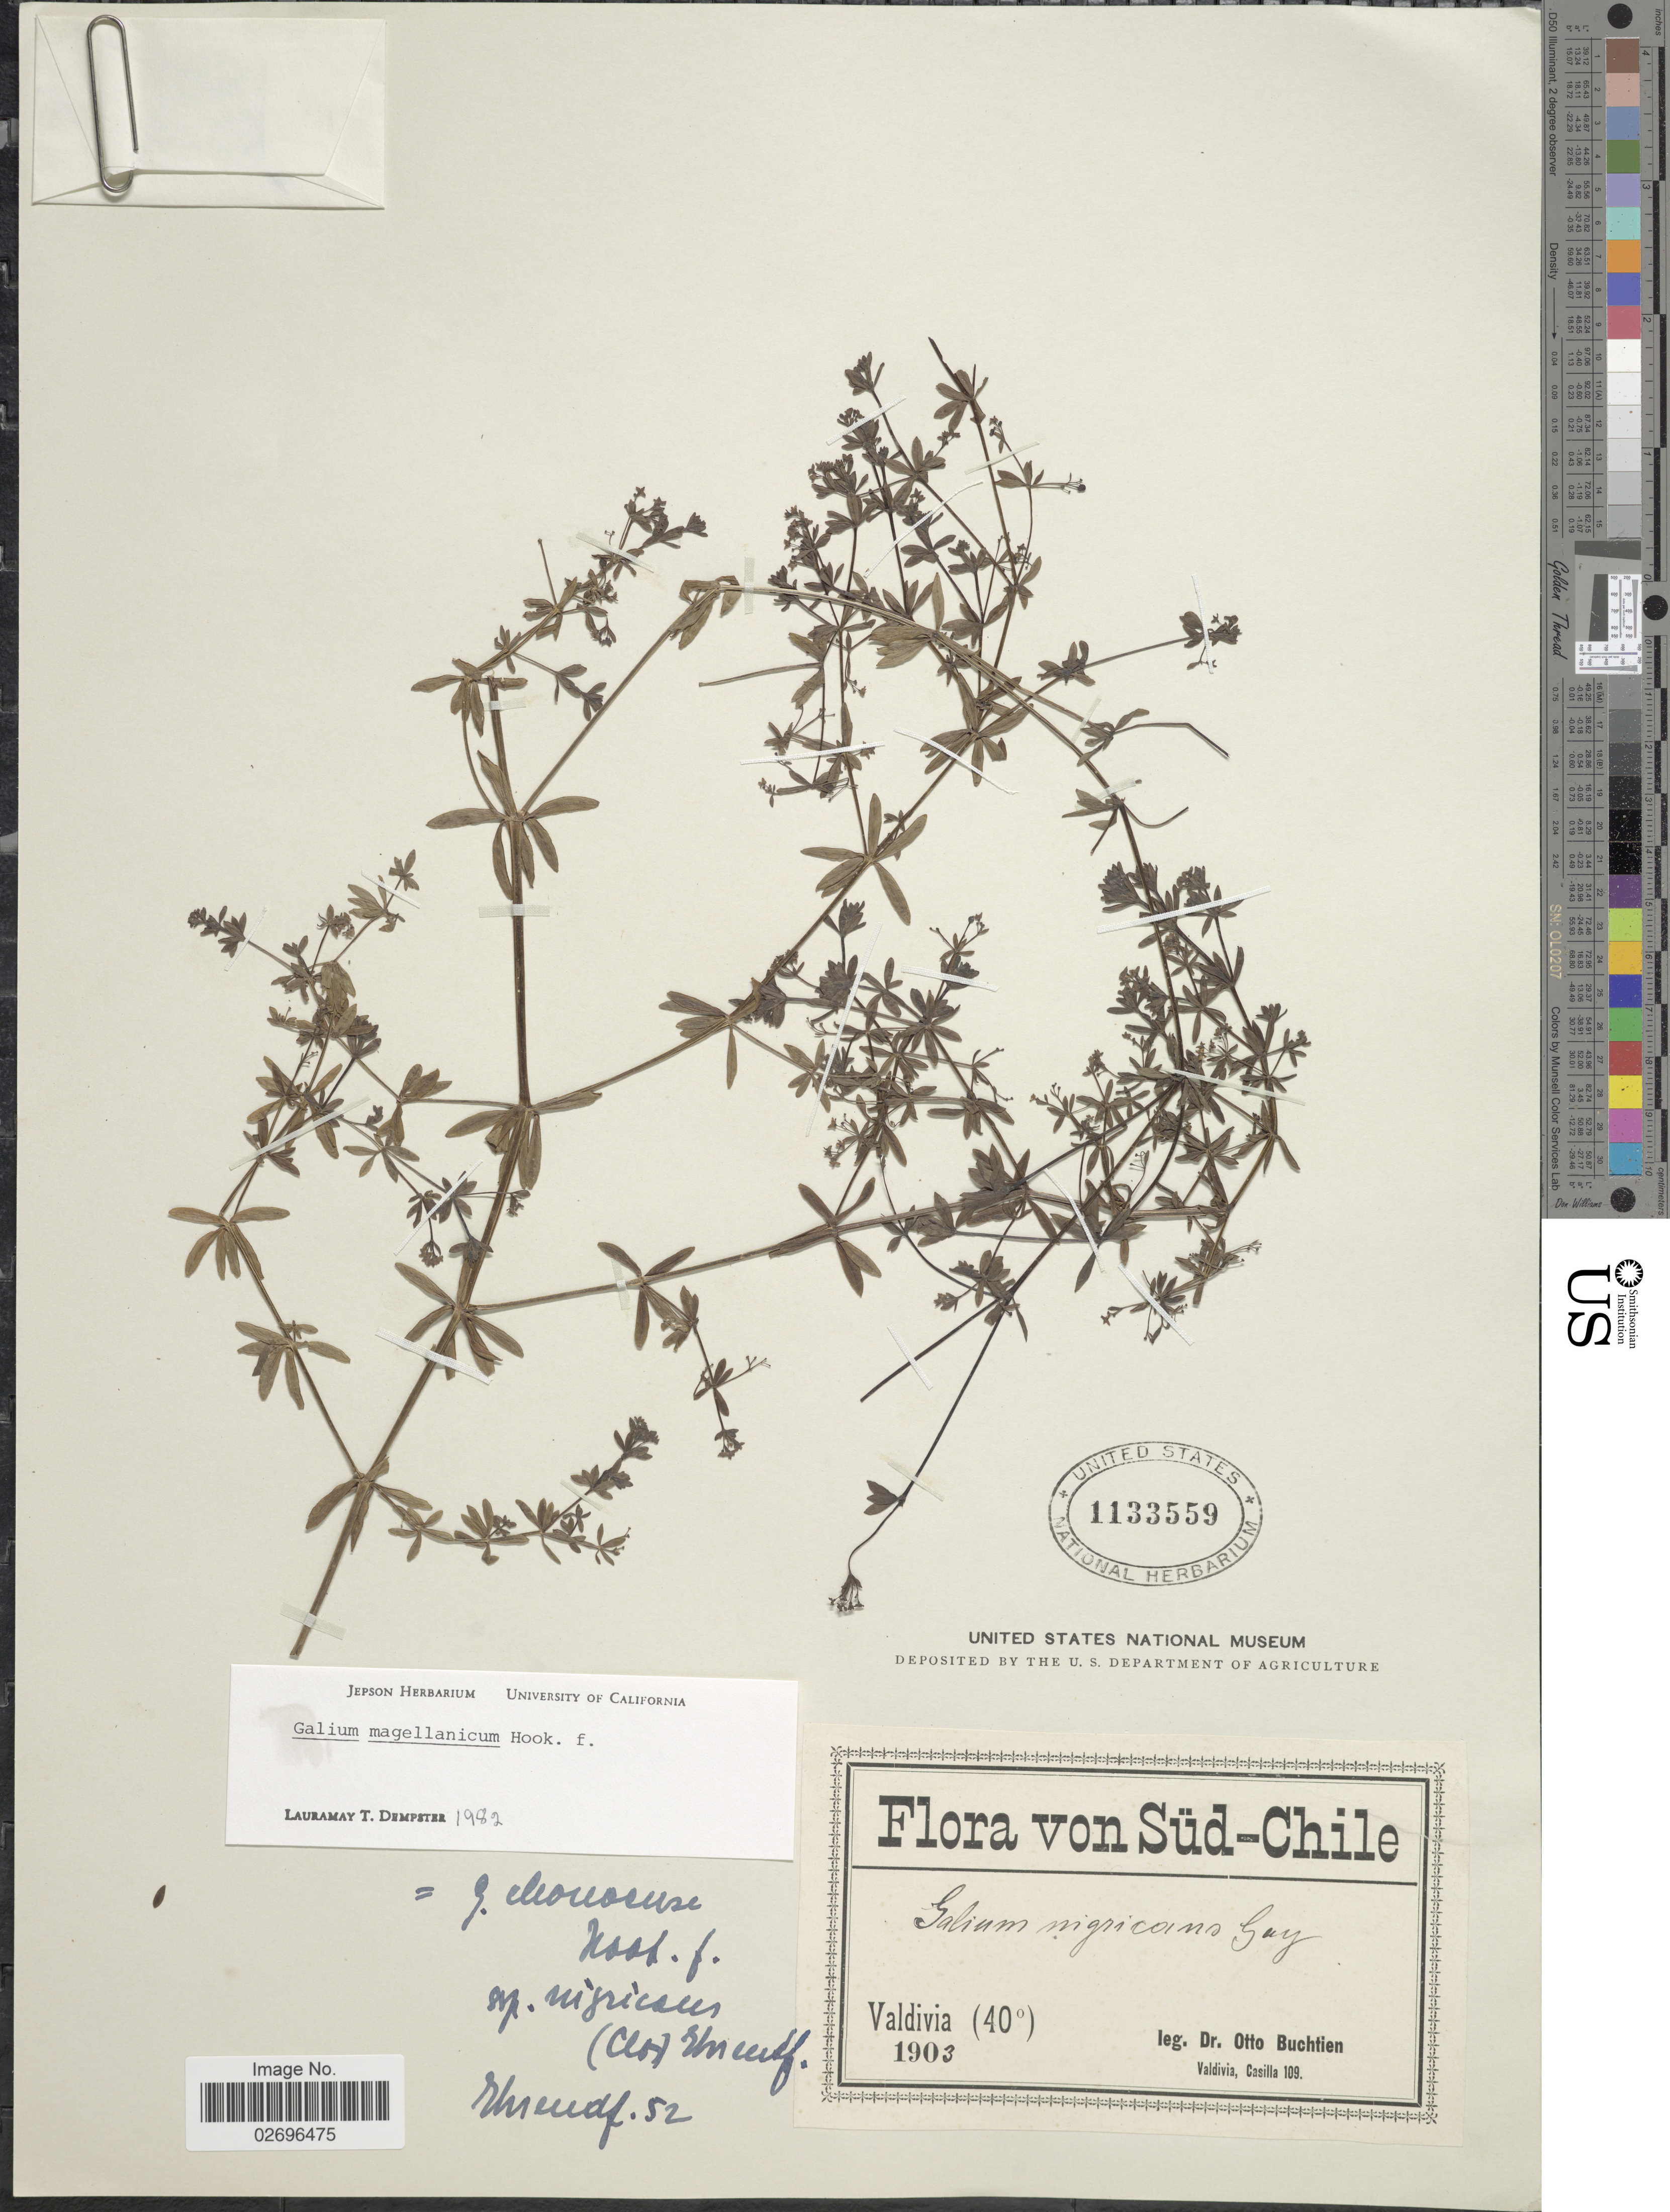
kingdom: Plantae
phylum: Tracheophyta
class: Magnoliopsida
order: Gentianales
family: Rubiaceae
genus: Galium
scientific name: Galium magellanicum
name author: Hook. f.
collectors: O. Buchtien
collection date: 1903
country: Chile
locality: Süd-Chile, Valdivia (40°)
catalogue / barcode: US 1133559